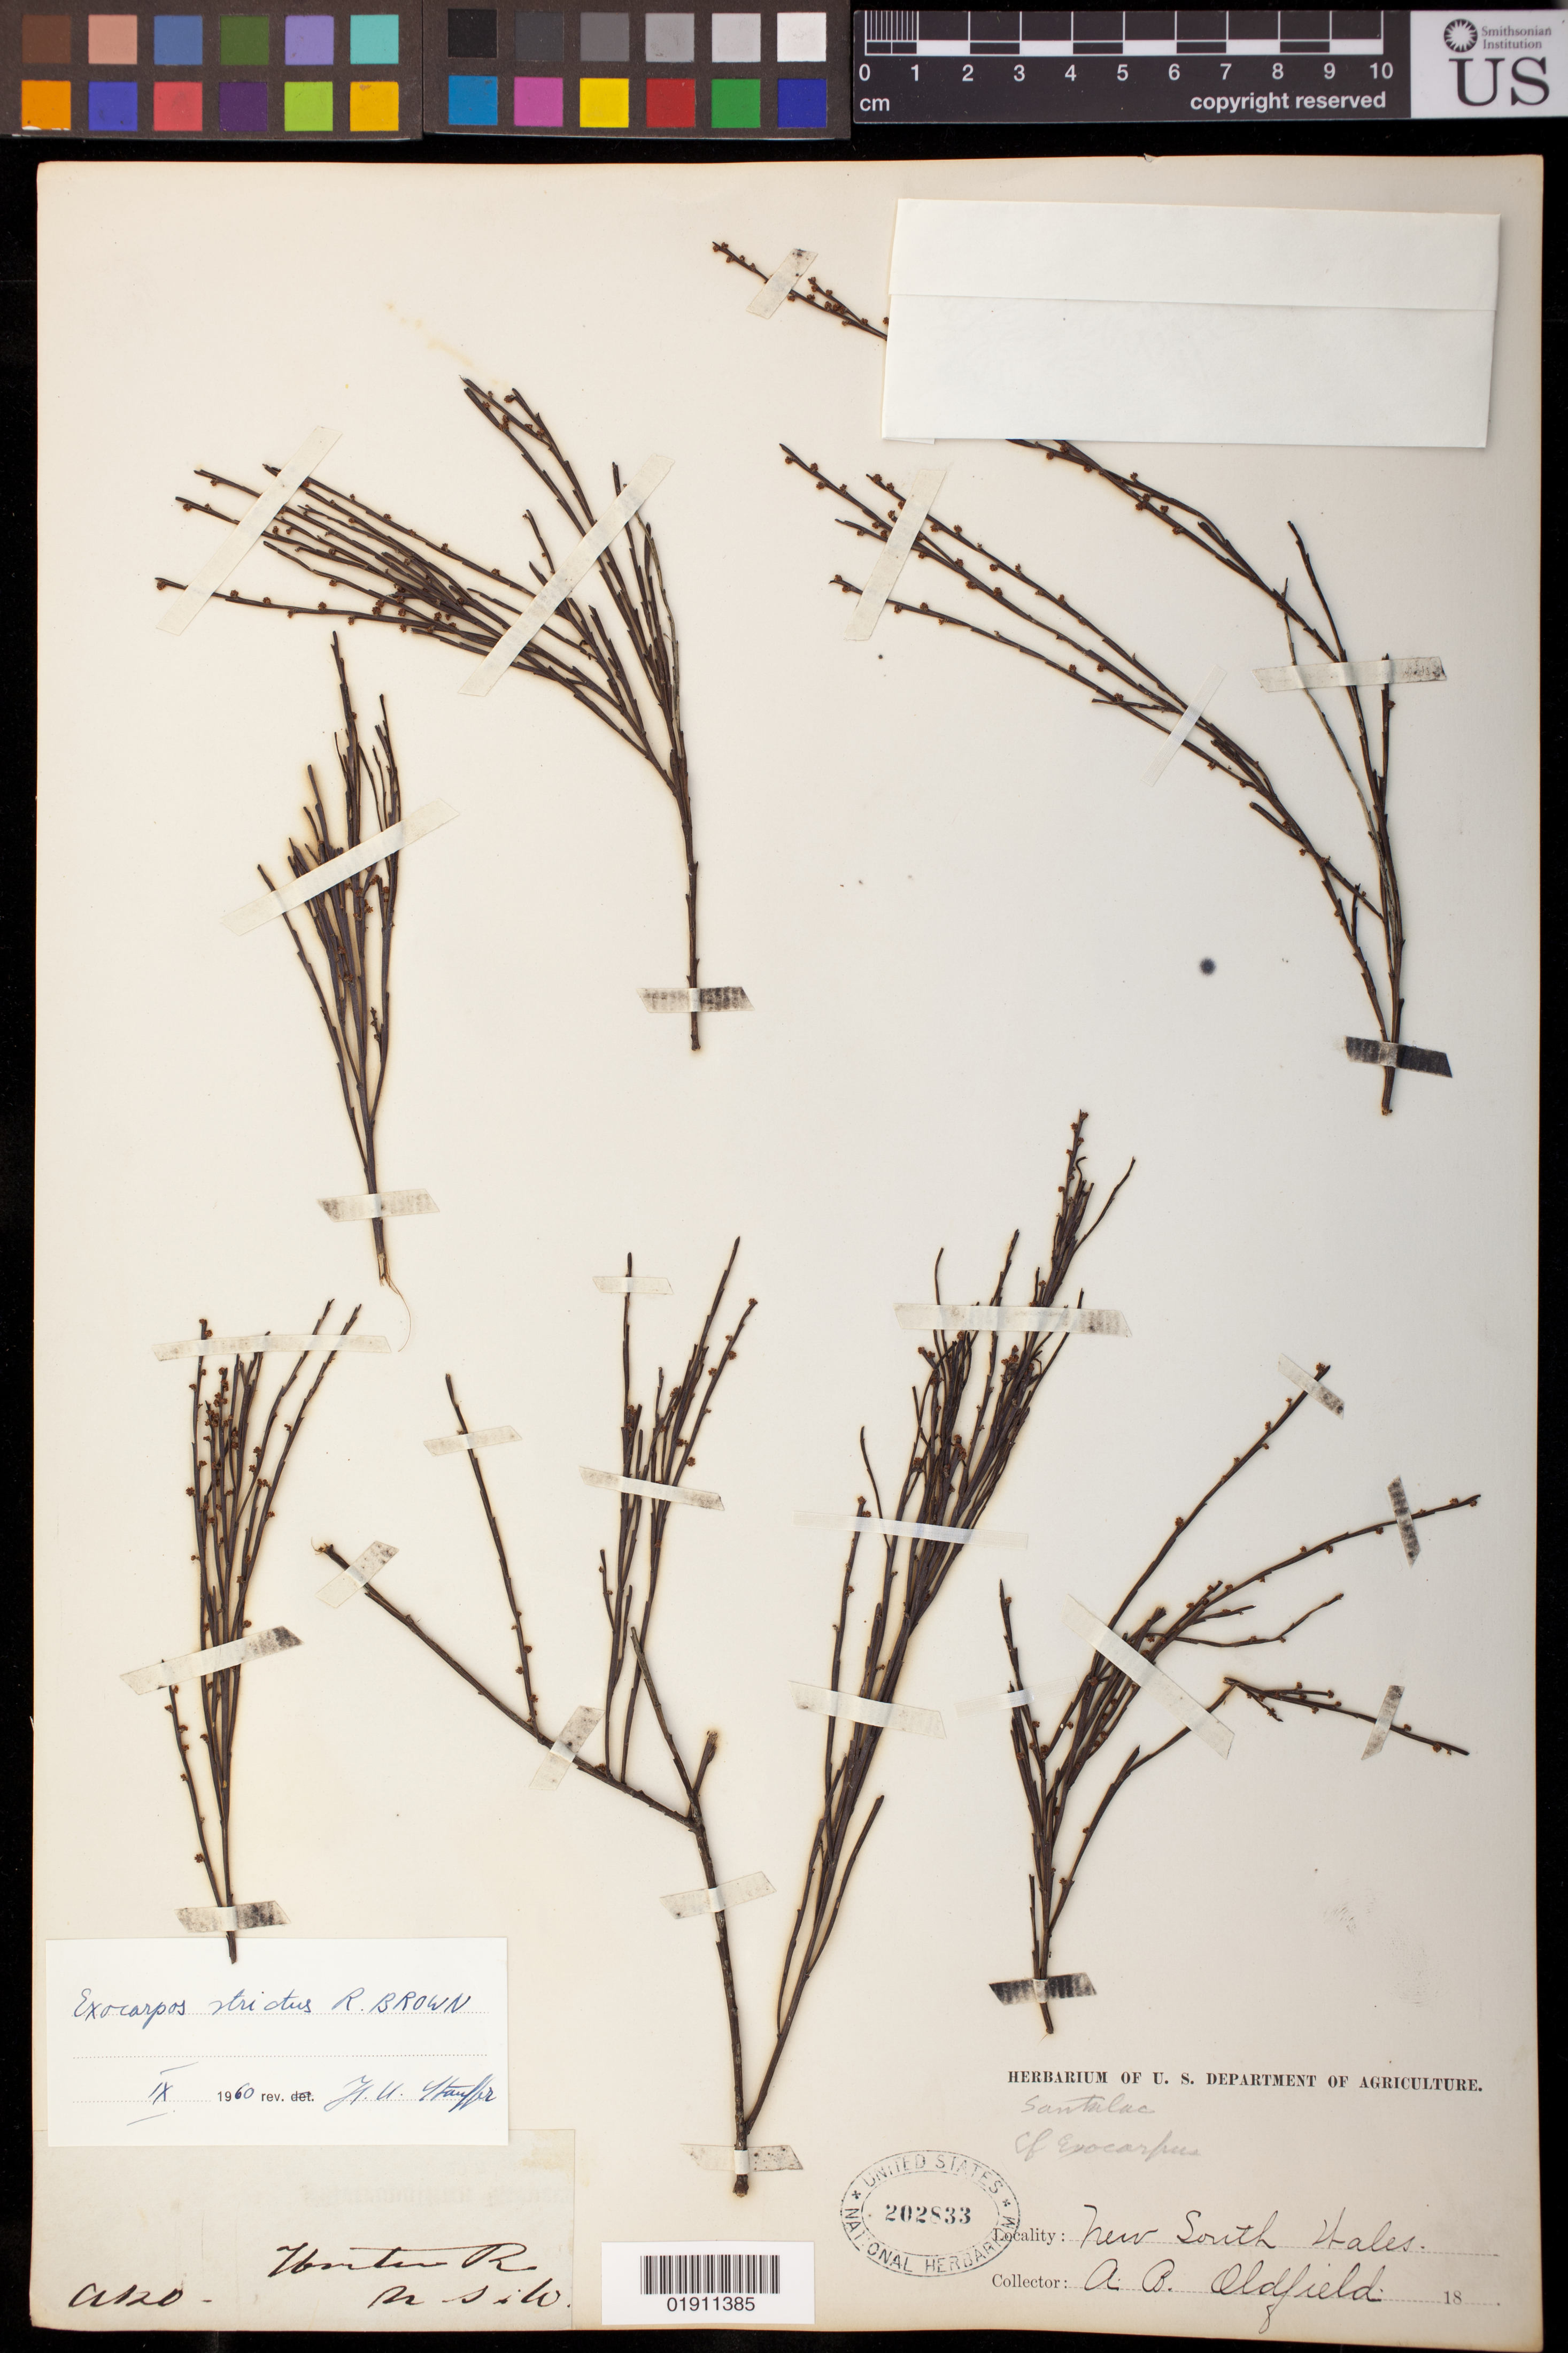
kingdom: Plantae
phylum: Tracheophyta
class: Magnoliopsida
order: Santalales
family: Santalaceae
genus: Exocarpos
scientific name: Exocarpos strictus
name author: R. Br.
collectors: A. Oldfield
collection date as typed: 18xx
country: Australia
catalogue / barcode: US 202833